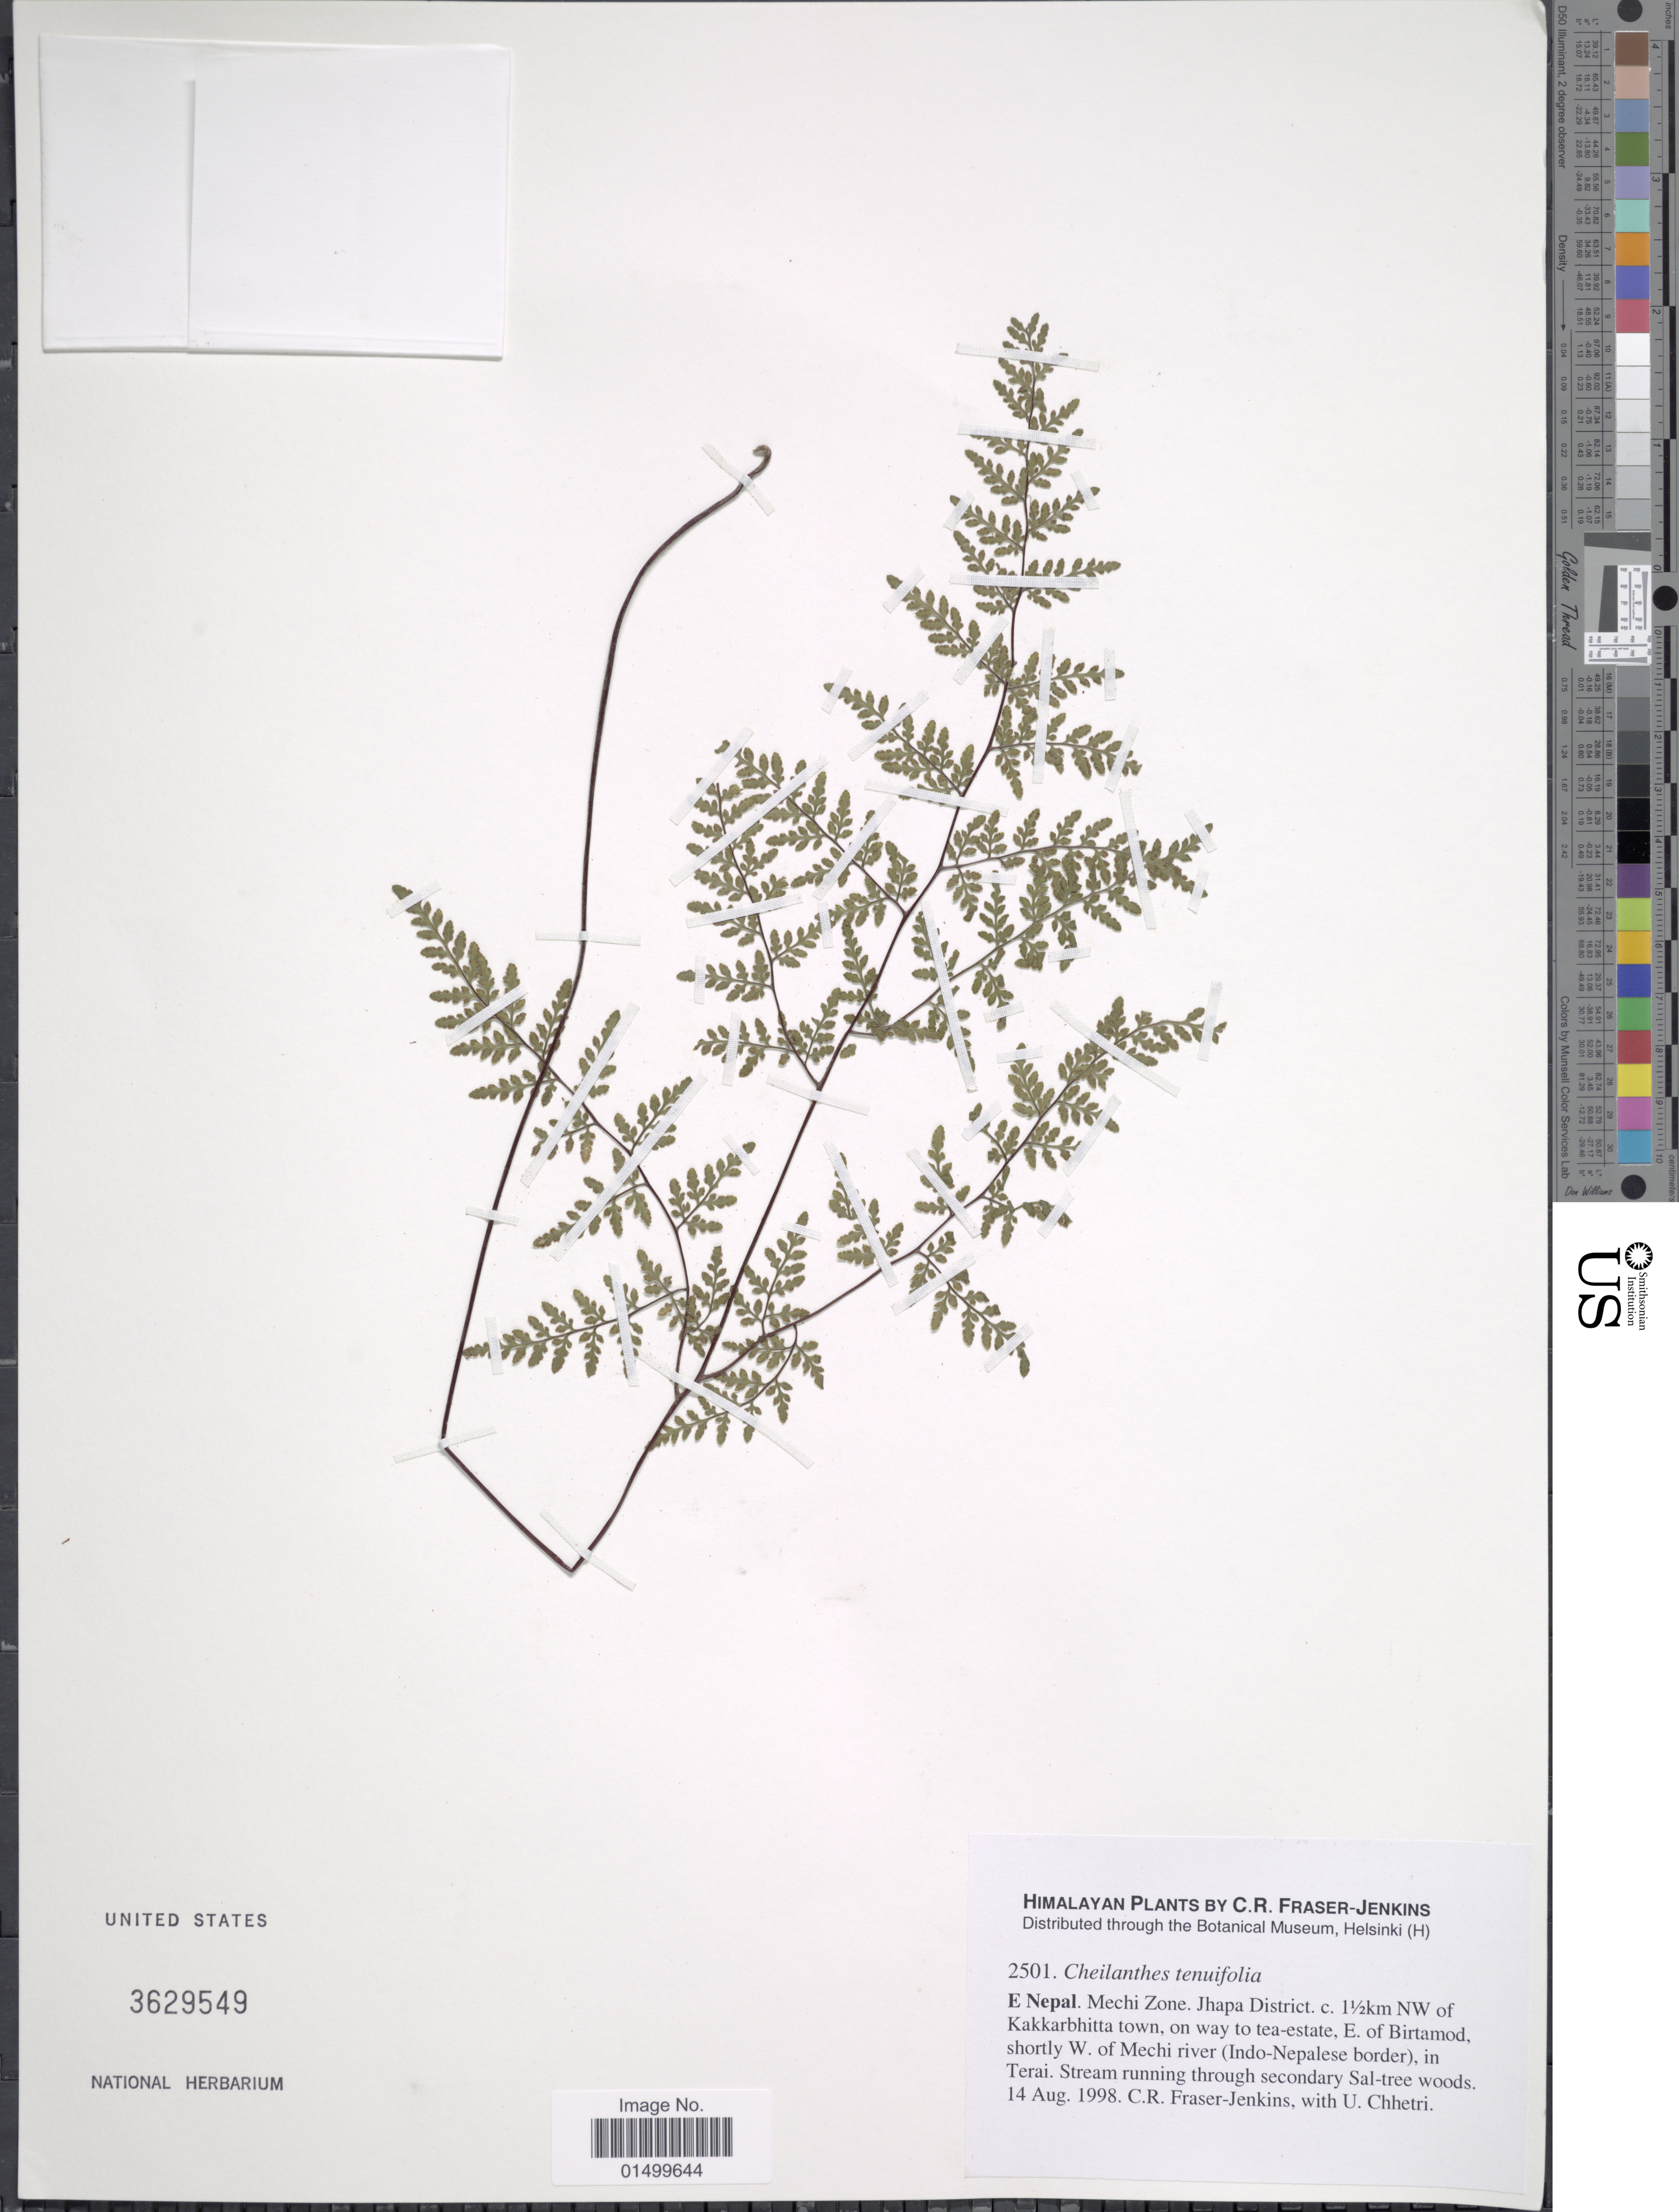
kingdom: Plantae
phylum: Tracheophyta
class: Polypodiopsida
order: Polypodiales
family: Pteridaceae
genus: Cheilanthes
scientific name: Cheilanthes tenuifolia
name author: (Burm. f.) Sw.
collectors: C. R. Fraser-Jenkins & U. Chhetri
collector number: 2501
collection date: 1998-08-14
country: Nepal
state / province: Mechi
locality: E Nepal, Mechi Zone. Jhapa District, c. 1 1/2 km NW of Kakkarbhitta town, on way to tea-estate, E. of Birtamod shortly W. of Mechi river (Indo-Nepalese border), in Terai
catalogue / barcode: US 3629549